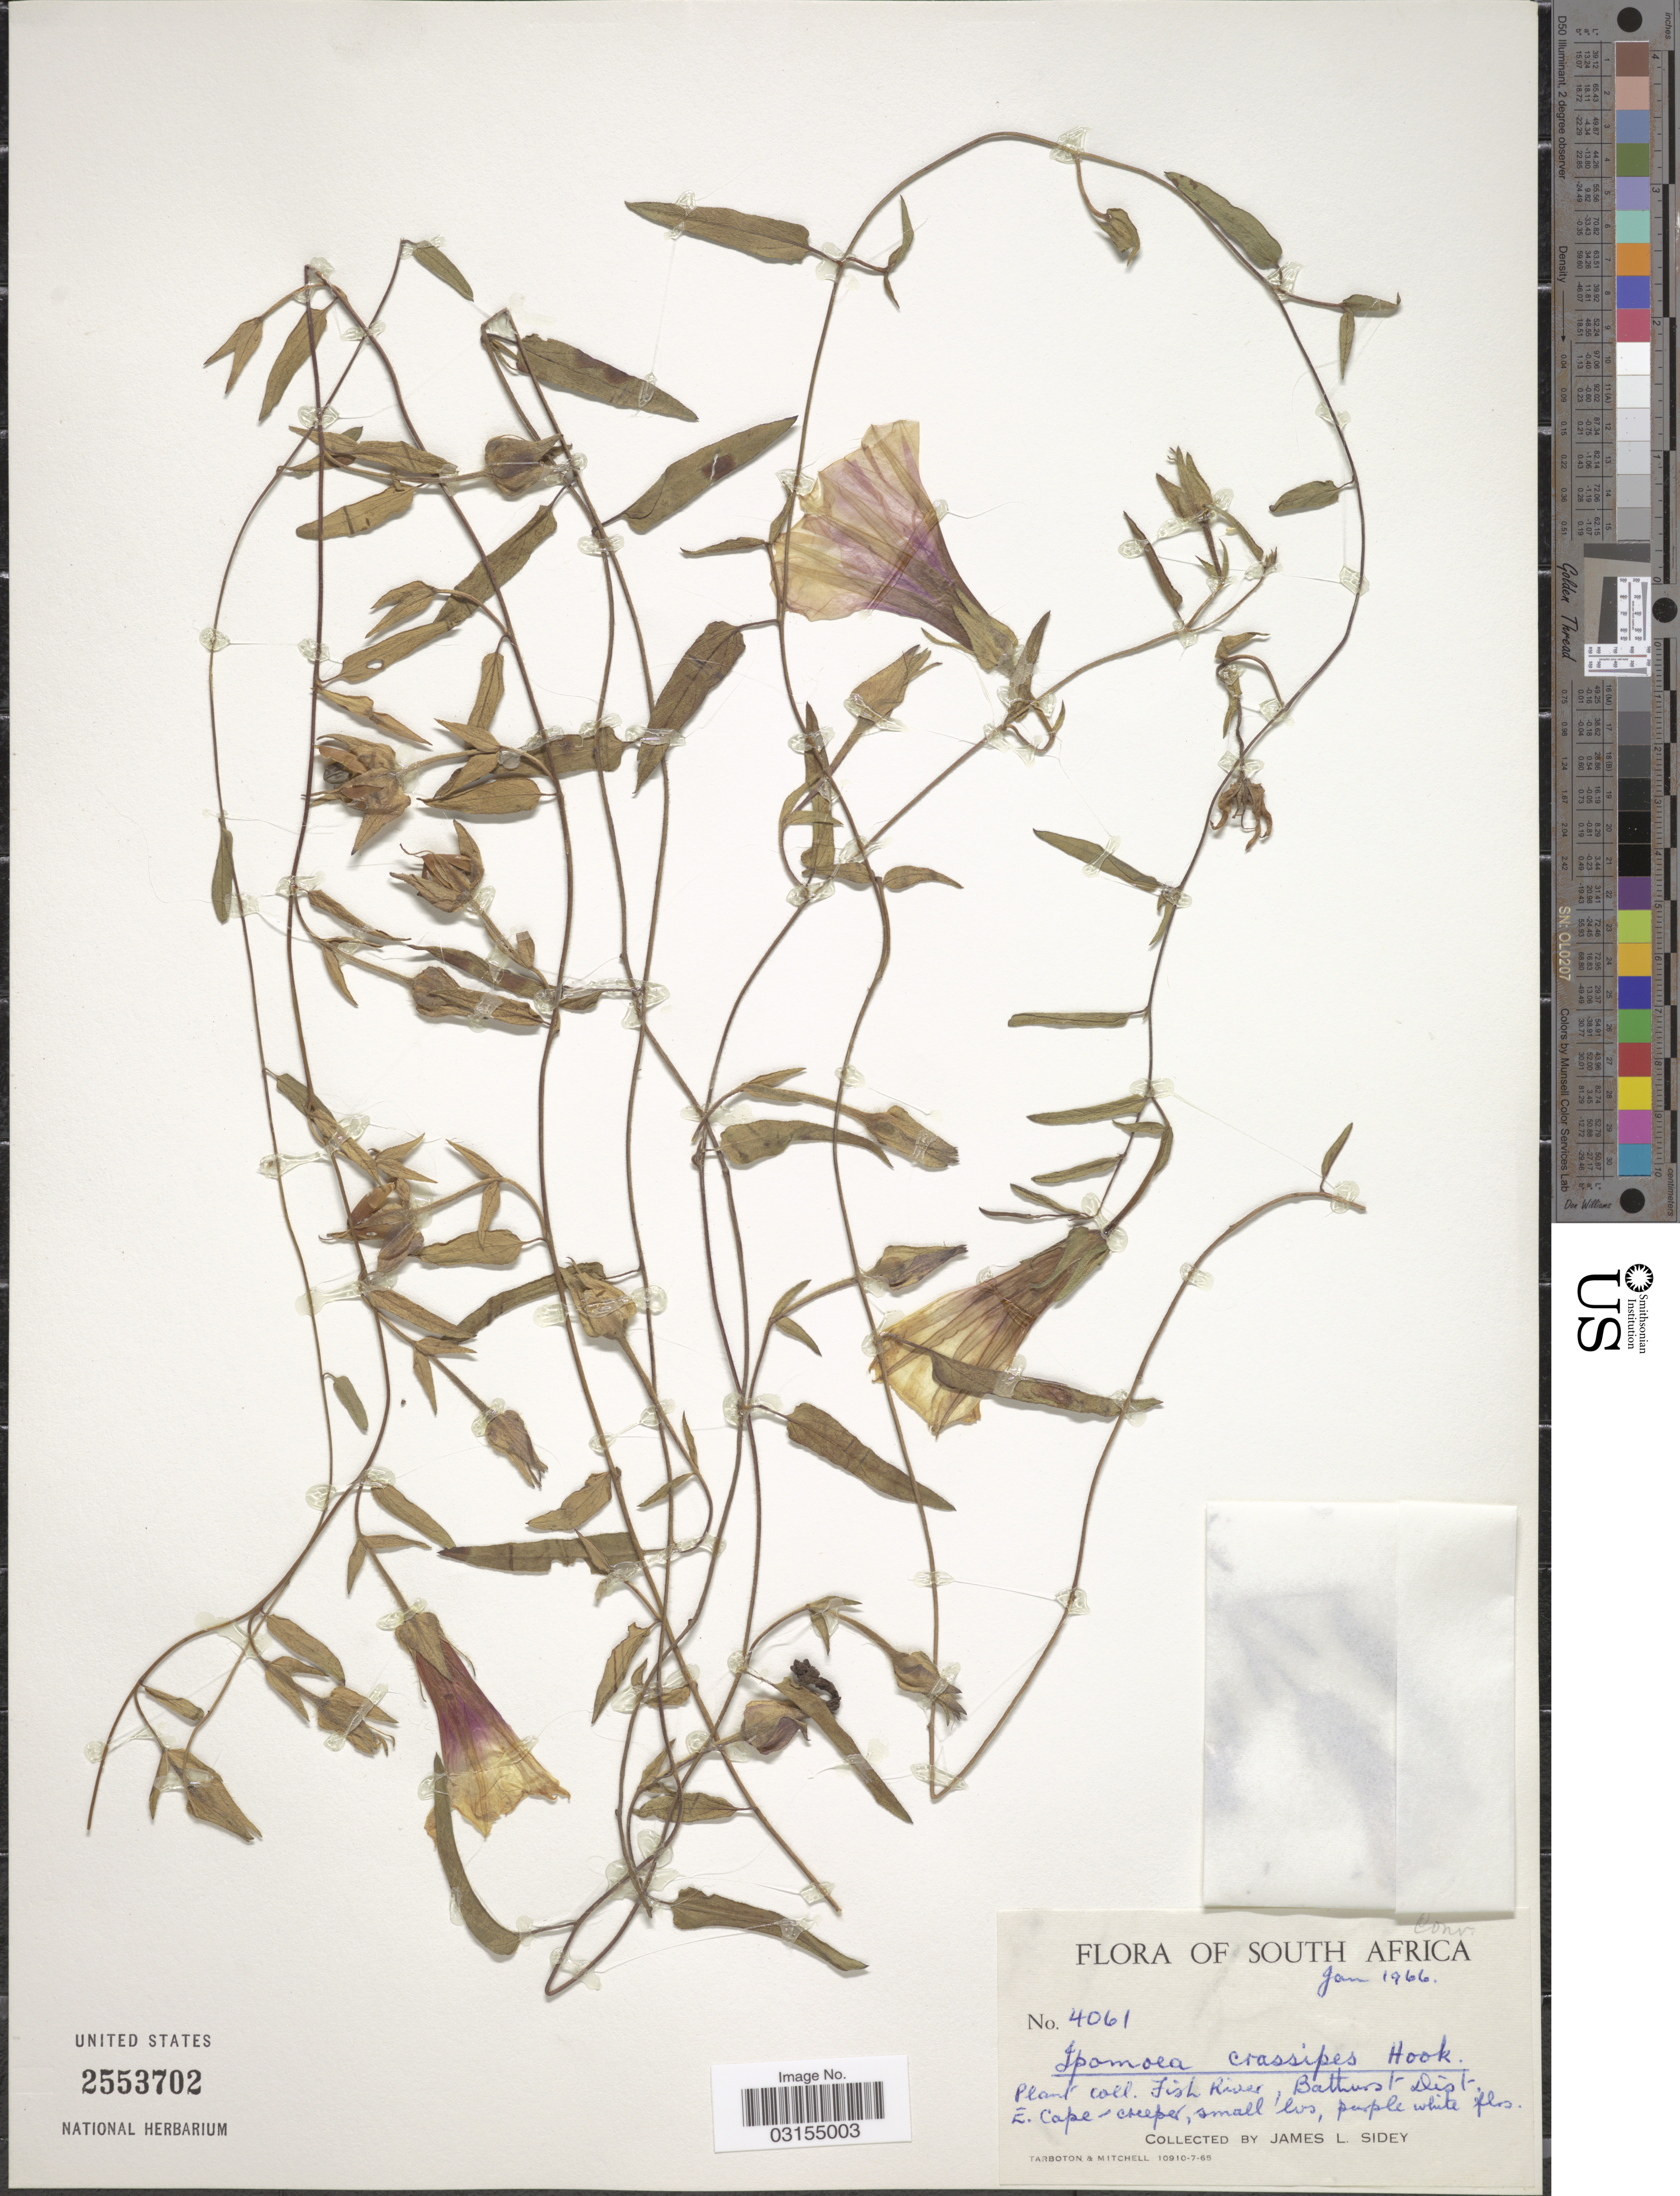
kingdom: Plantae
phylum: Tracheophyta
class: Magnoliopsida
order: Solanales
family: Convolvulaceae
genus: Ipomoea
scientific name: Ipomoea crassipes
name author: Hook.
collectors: J. L. Sidey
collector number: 4061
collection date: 1966-01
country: South Africa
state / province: Eastern Cape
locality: Fish River, Bathurst Dist. E, Cape.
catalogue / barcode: US 2553702